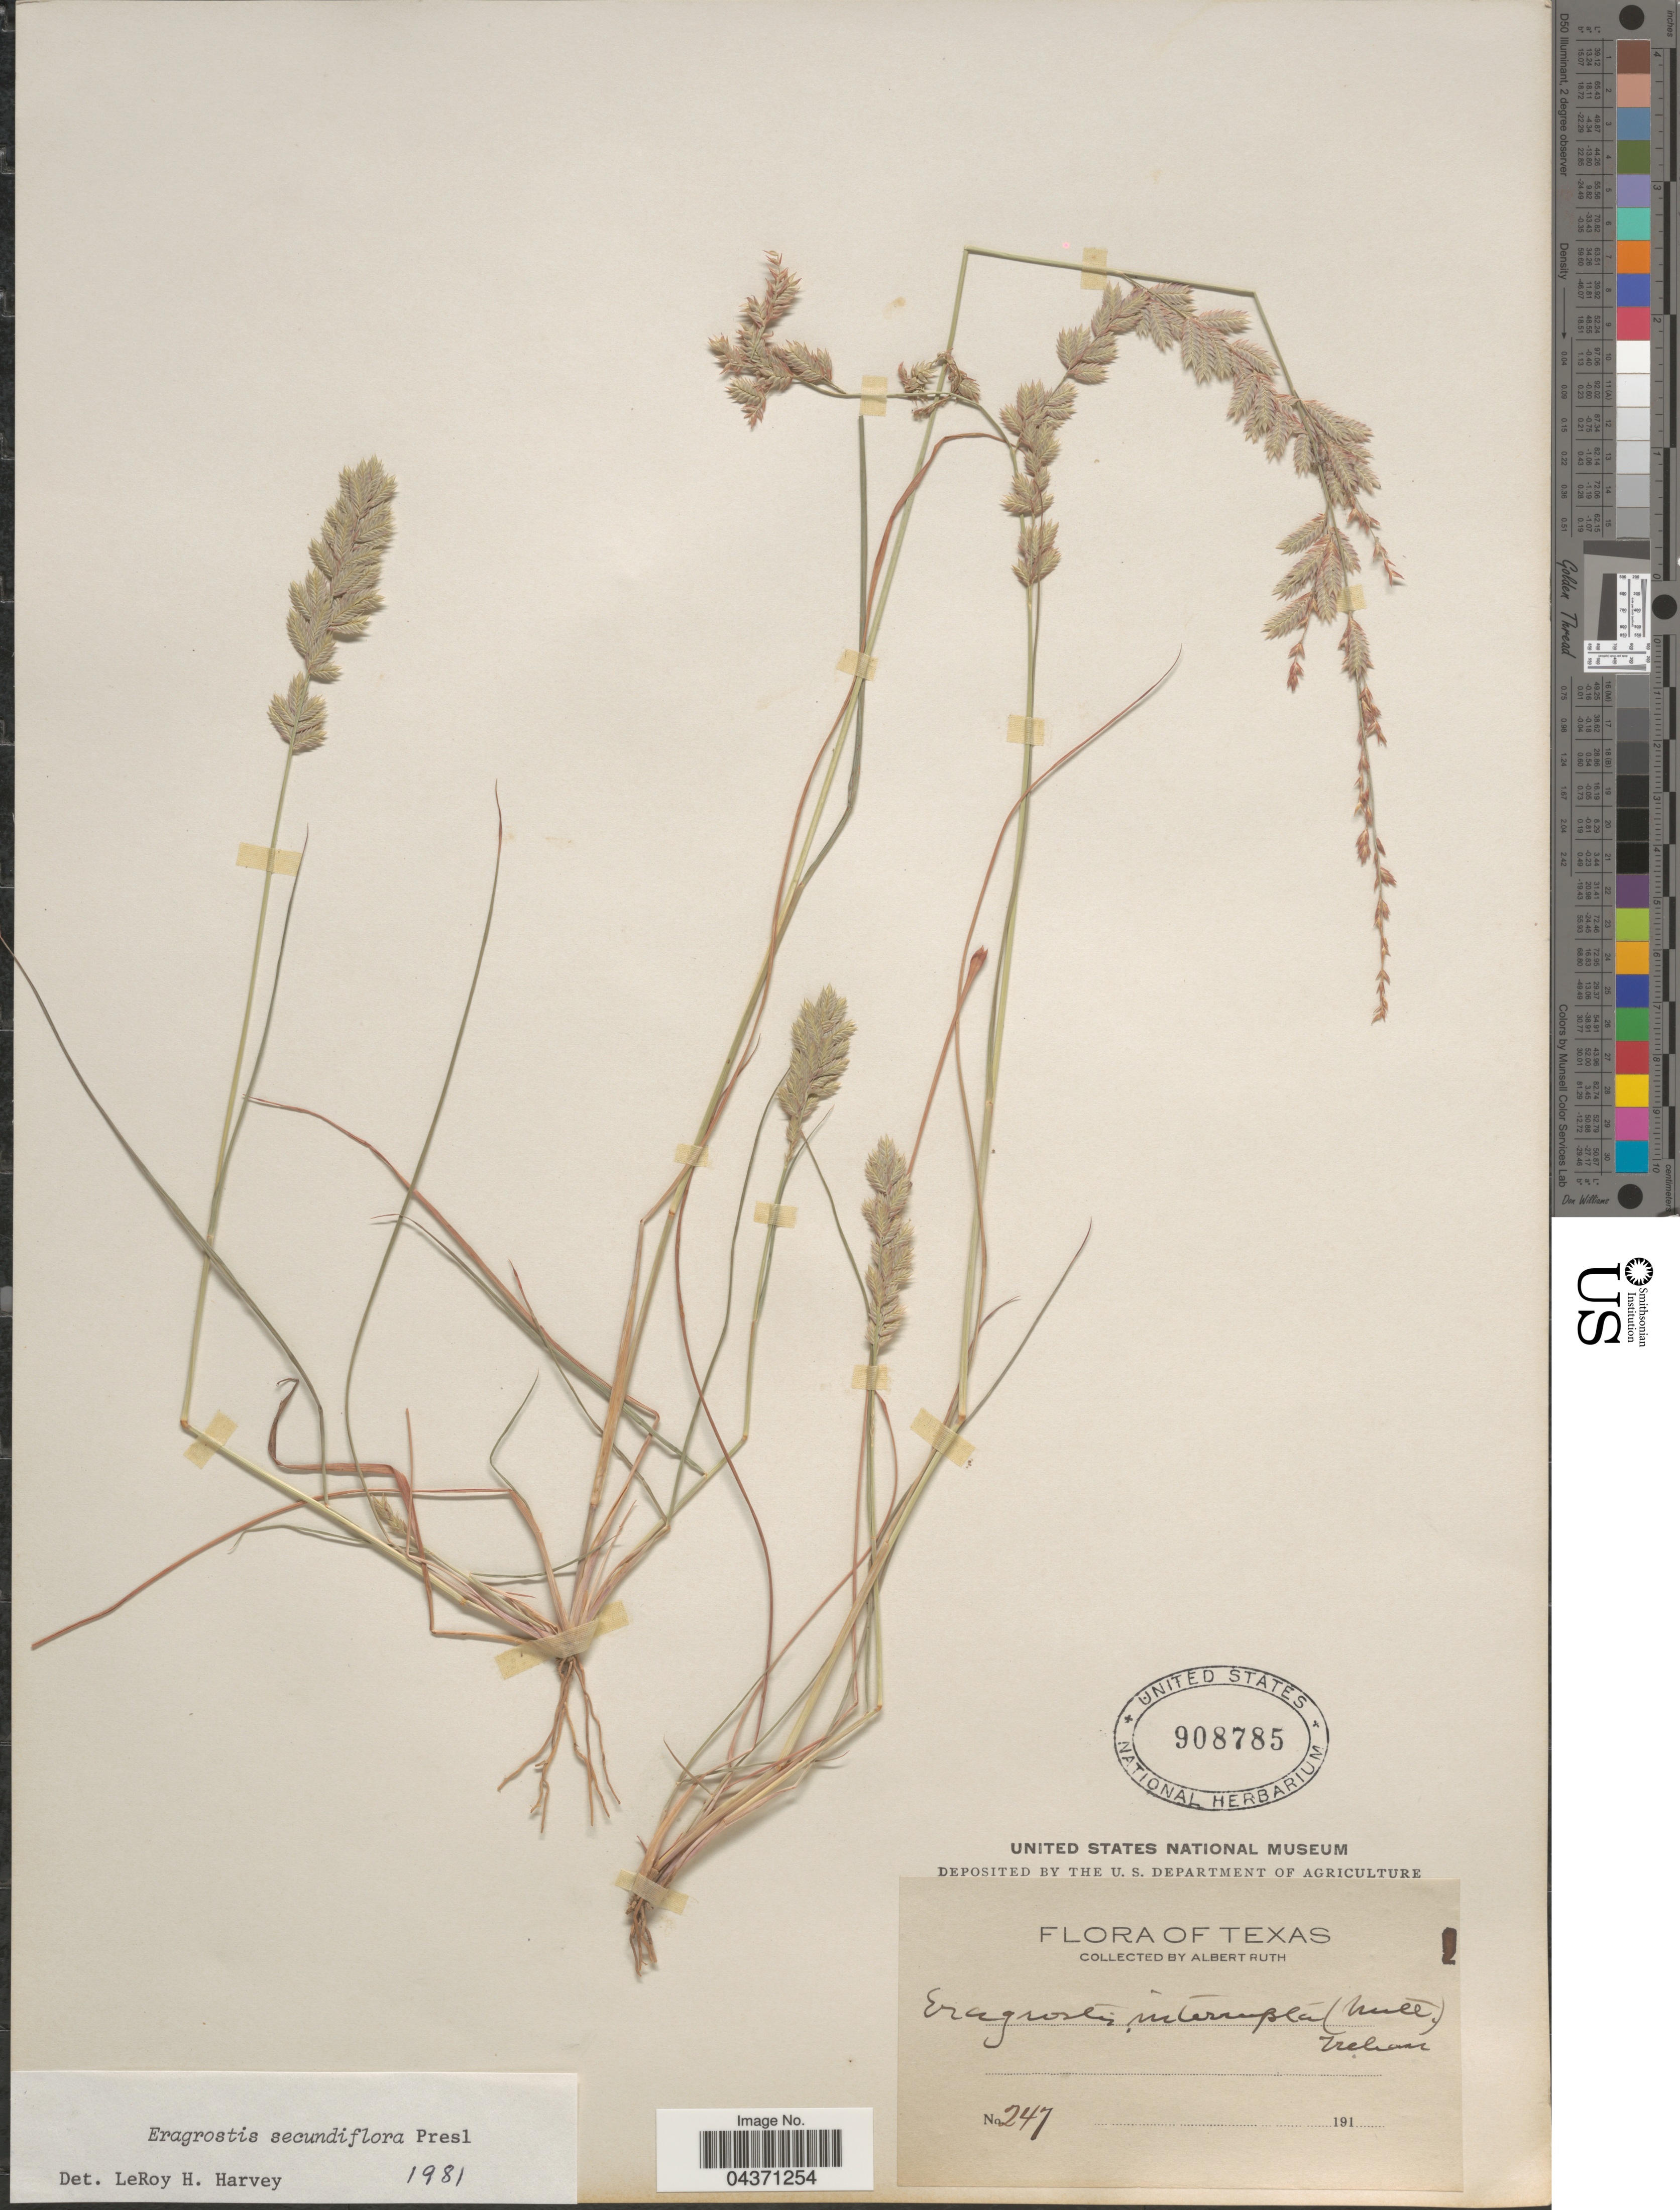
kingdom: Plantae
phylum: Tracheophyta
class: Liliopsida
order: Poales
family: Poaceae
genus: Eragrostis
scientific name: Eragrostis secundiflora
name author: J. Presl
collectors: A. Ruth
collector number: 247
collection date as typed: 191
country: United States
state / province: Texas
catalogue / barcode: US 908785